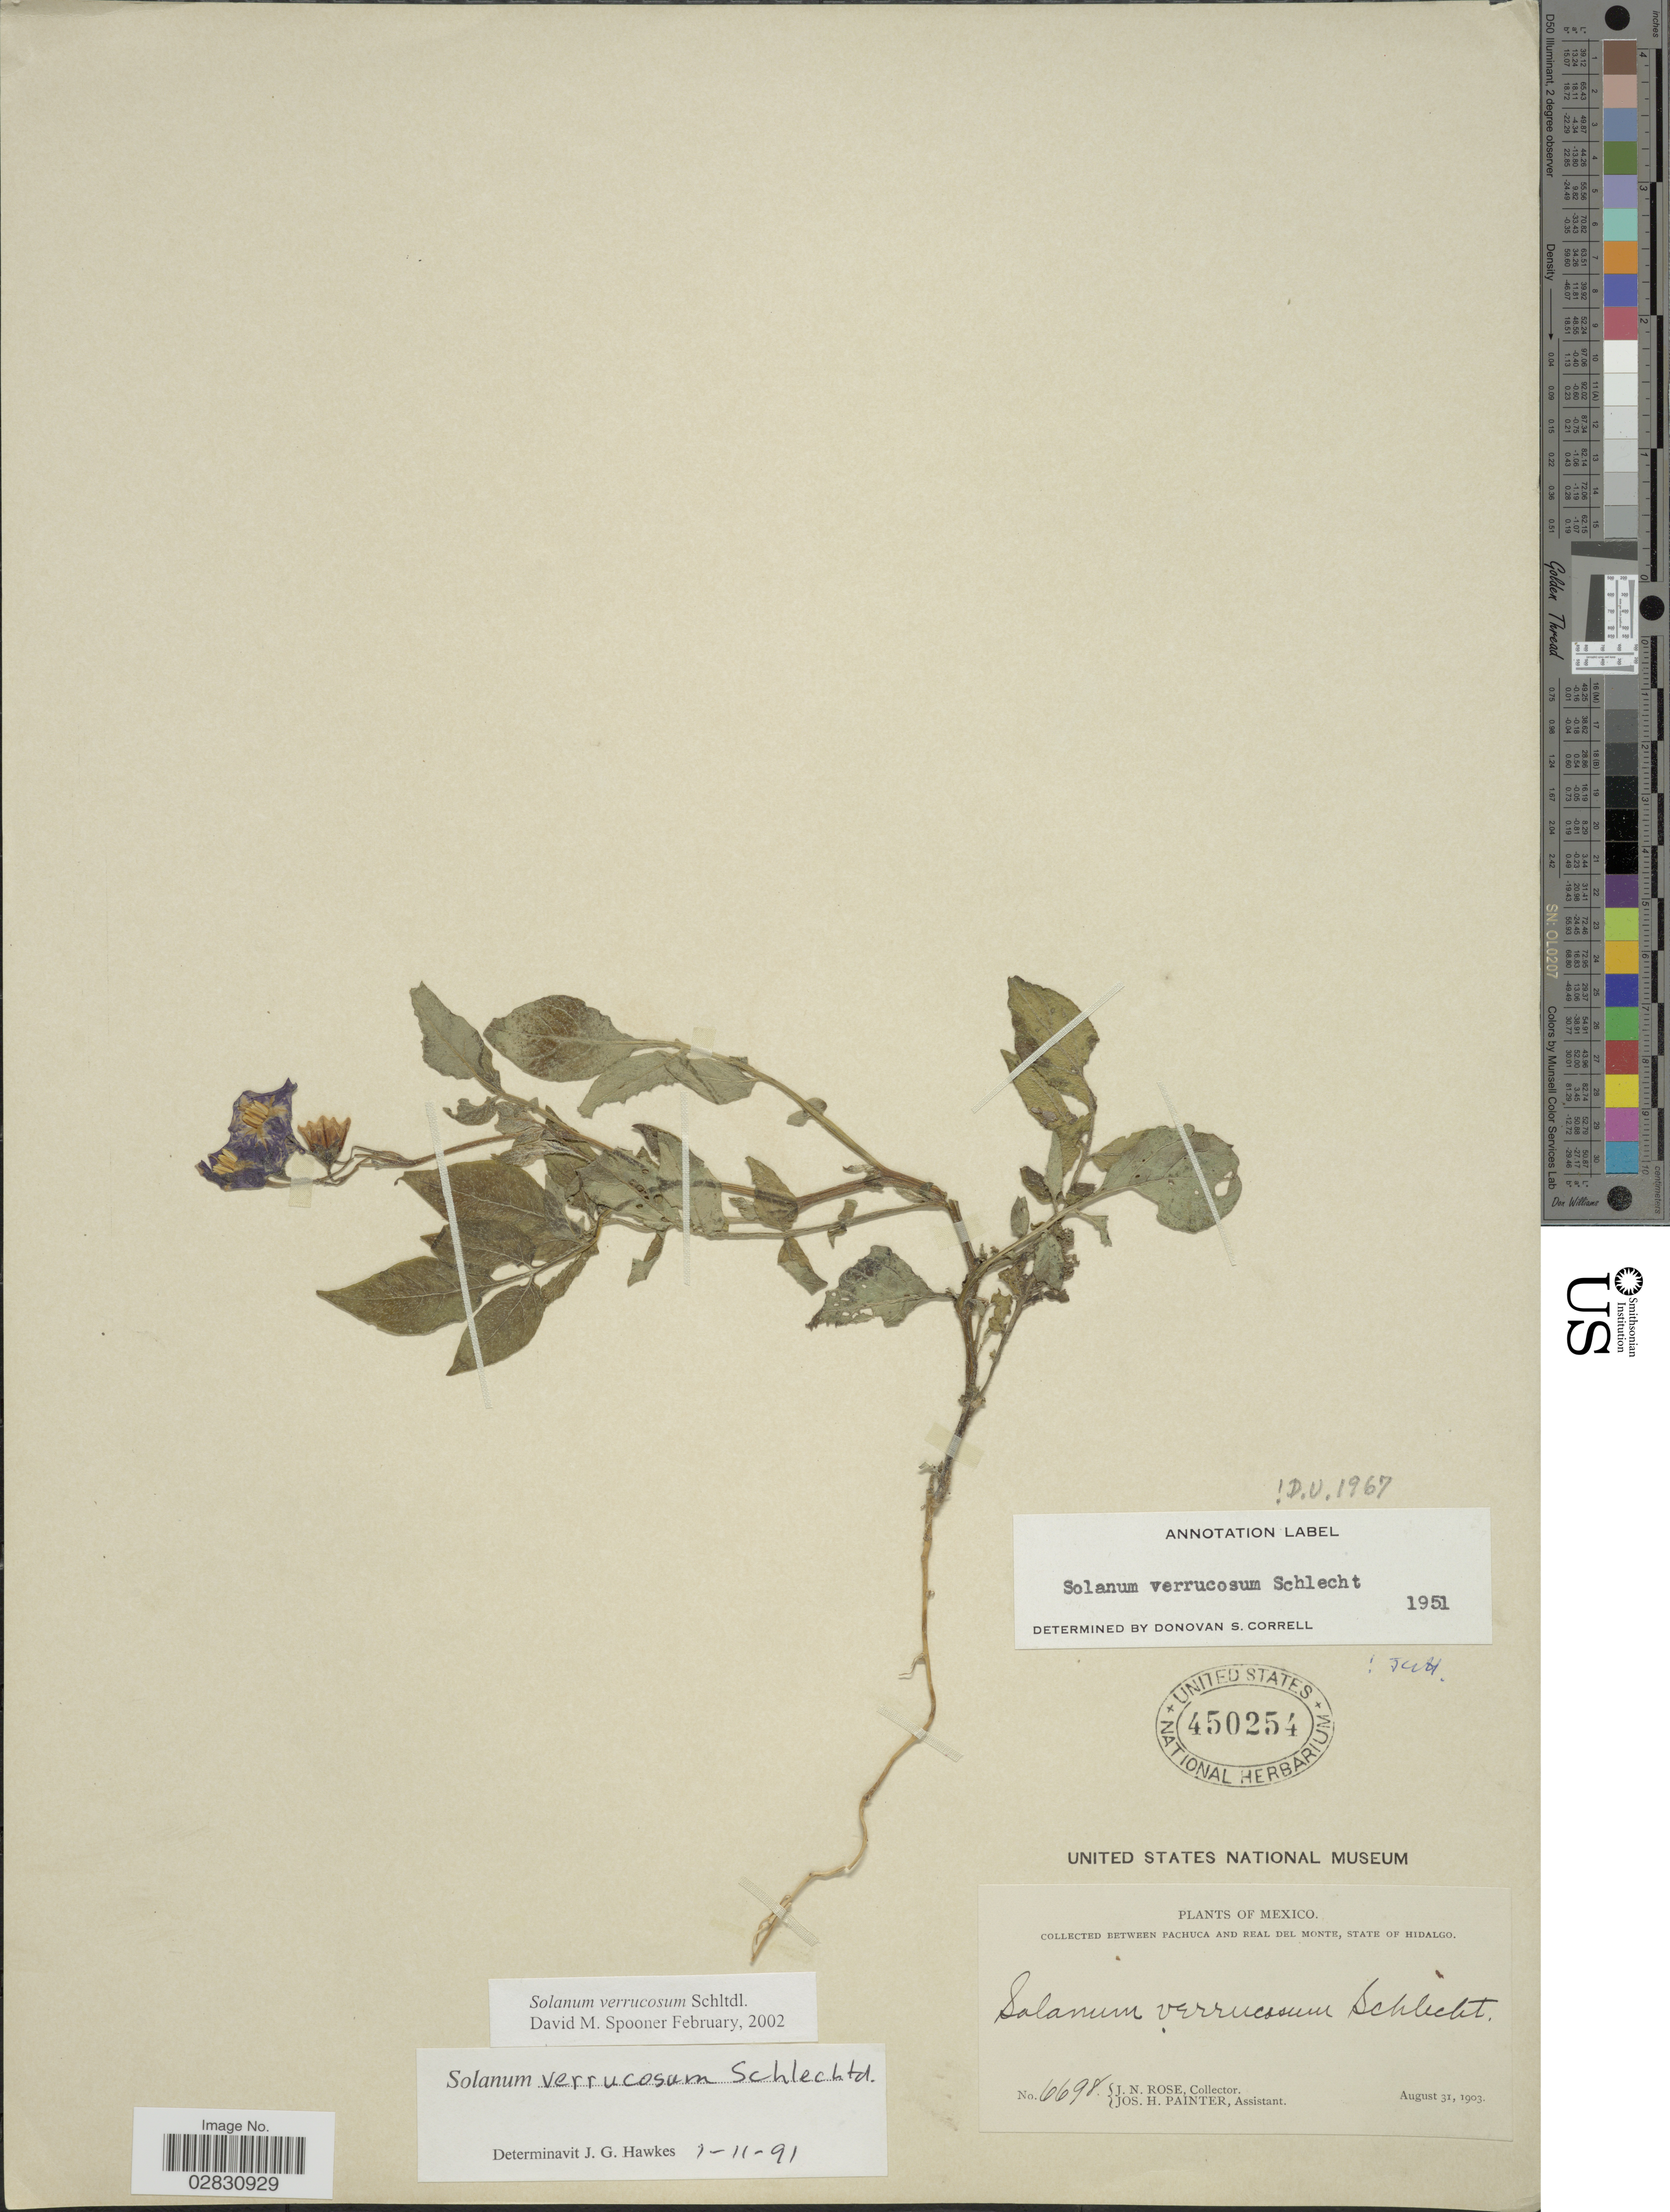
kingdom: Plantae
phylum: Tracheophyta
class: Magnoliopsida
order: Solanales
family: Solanaceae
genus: Solanum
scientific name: Solanum verrucosum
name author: Schltdl.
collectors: J. N. Rose & J. H. Painter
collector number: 6698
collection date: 1903-08-31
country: Mexico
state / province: Hidalgo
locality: Between Pachuca and Real Del Monte.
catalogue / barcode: US 450254